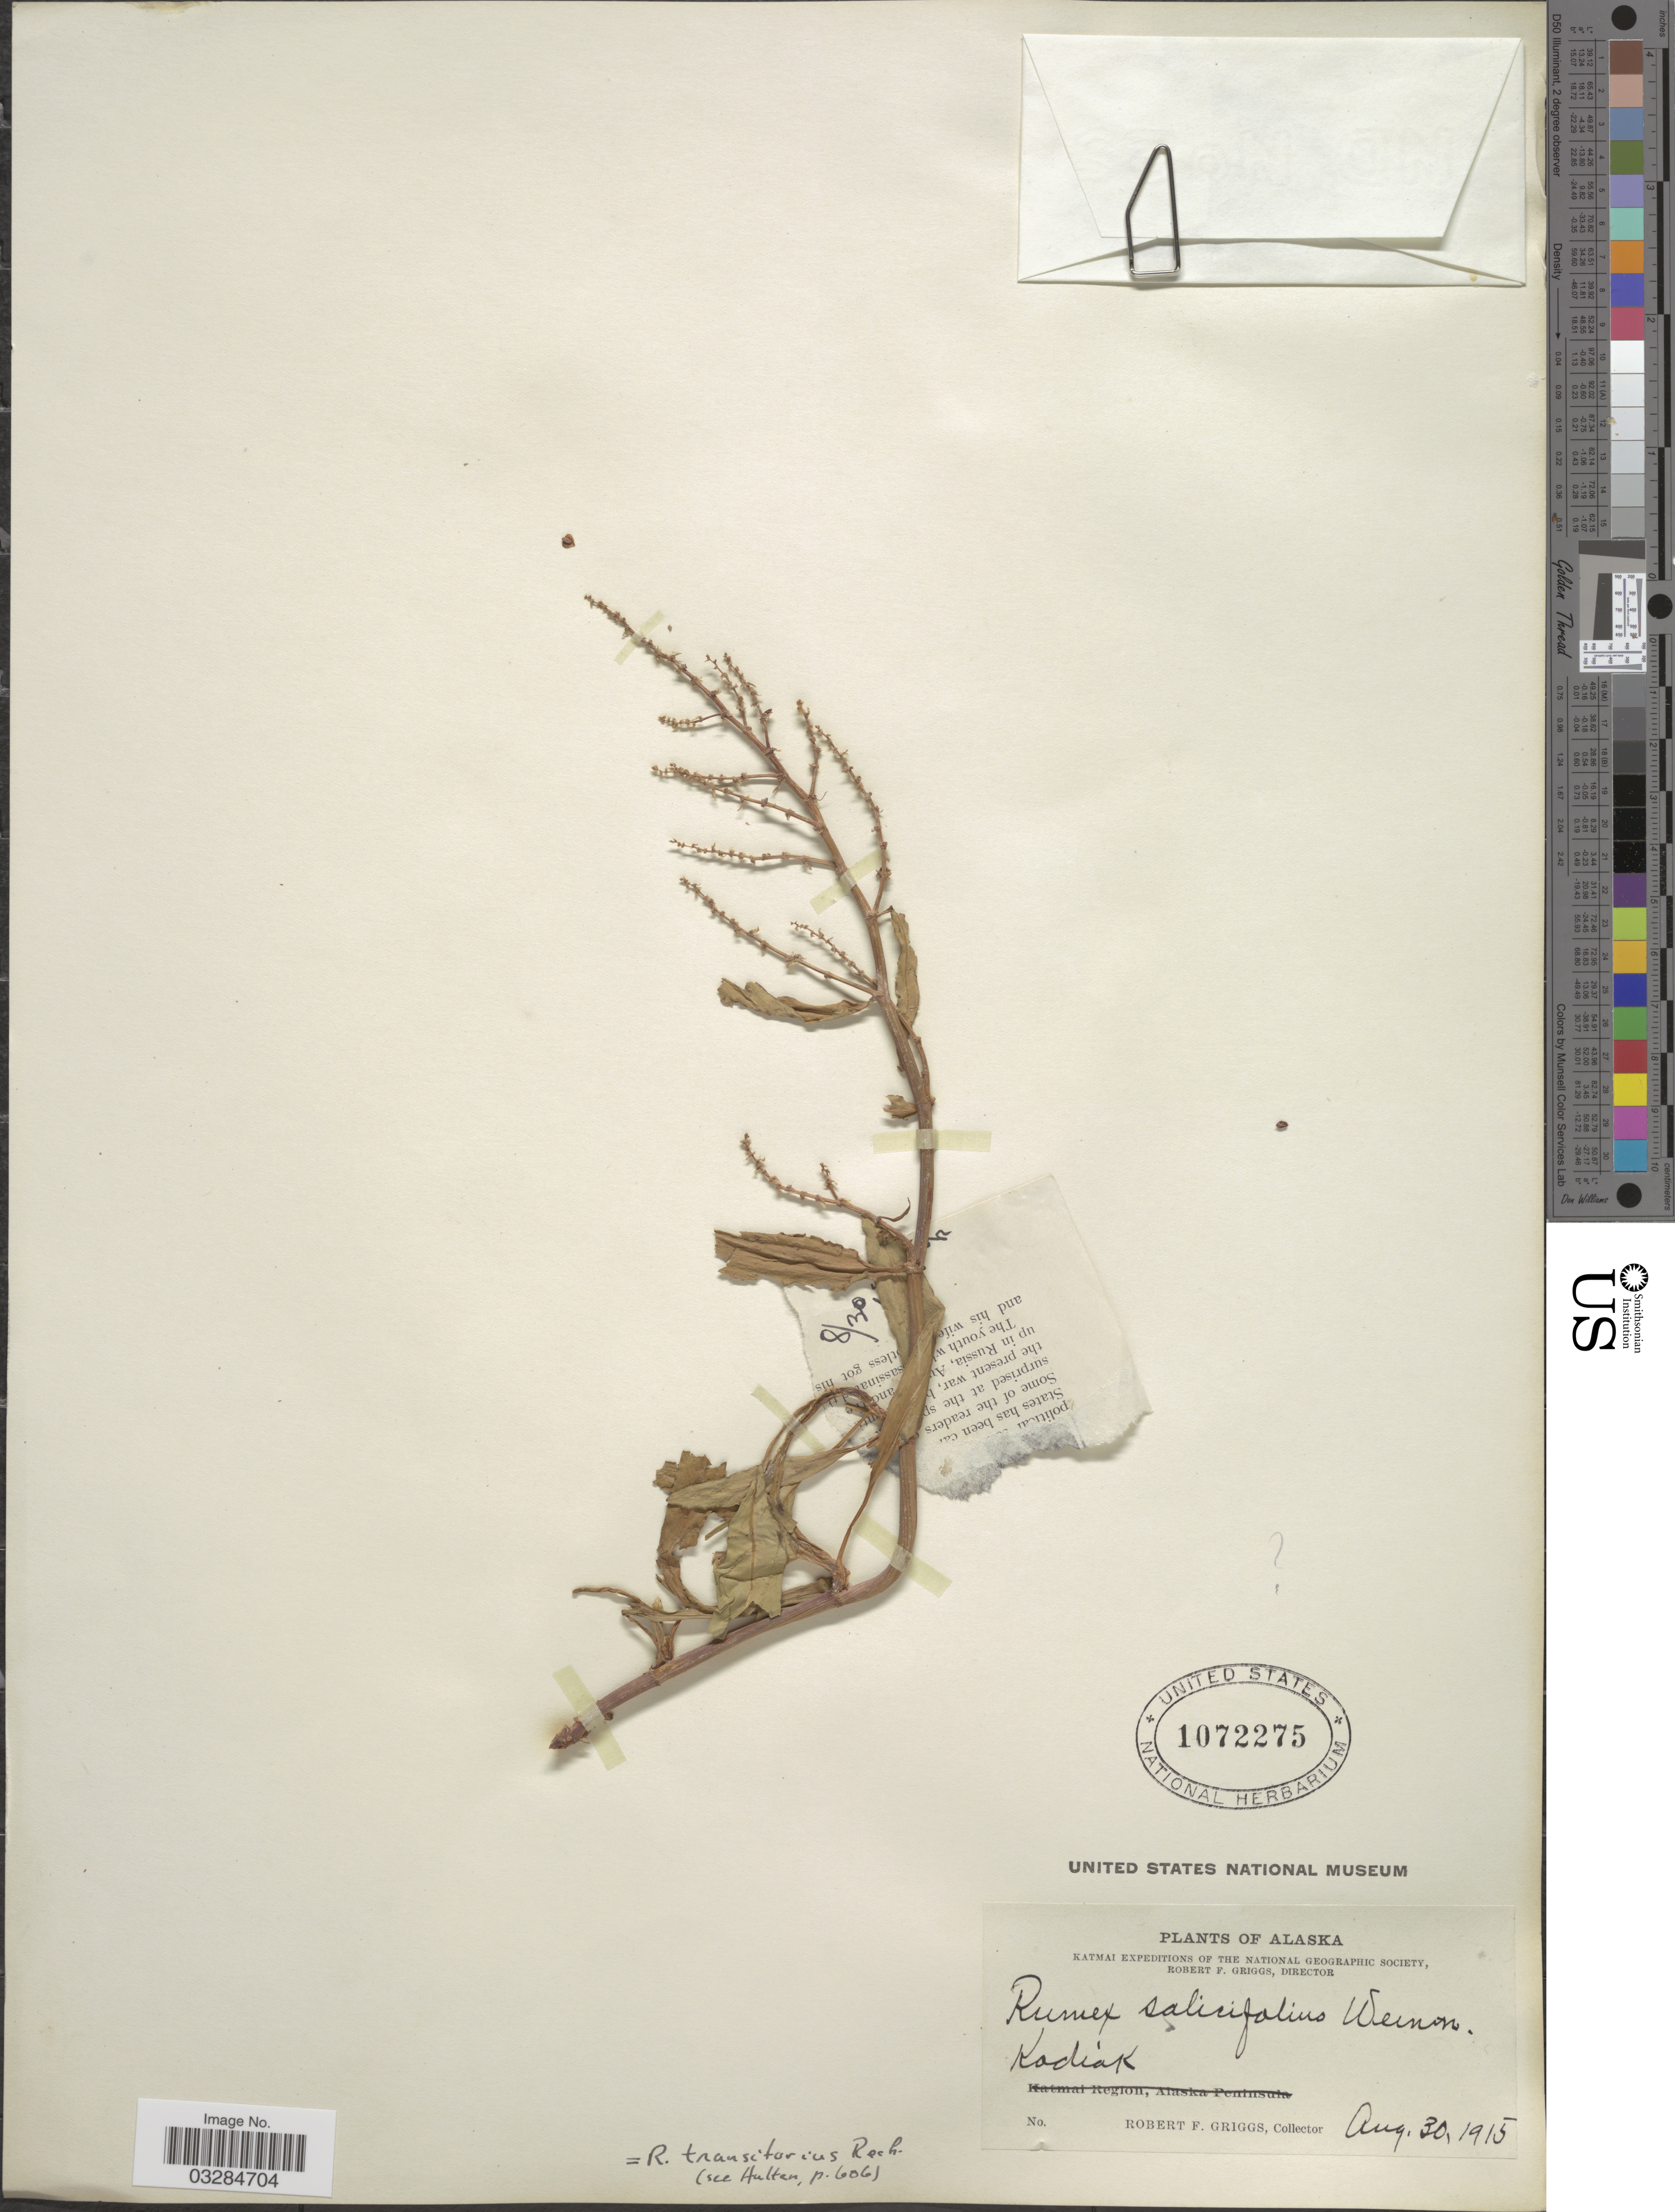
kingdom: Plantae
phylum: Tracheophyta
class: Magnoliopsida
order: Caryophyllales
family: Polygonaceae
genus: Rumex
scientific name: Rumex transitorius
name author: Rech. f.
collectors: R. F. Griggs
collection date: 1915-08-30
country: United States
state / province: Alaska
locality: Katmai. Kodiak.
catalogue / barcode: US 1072275